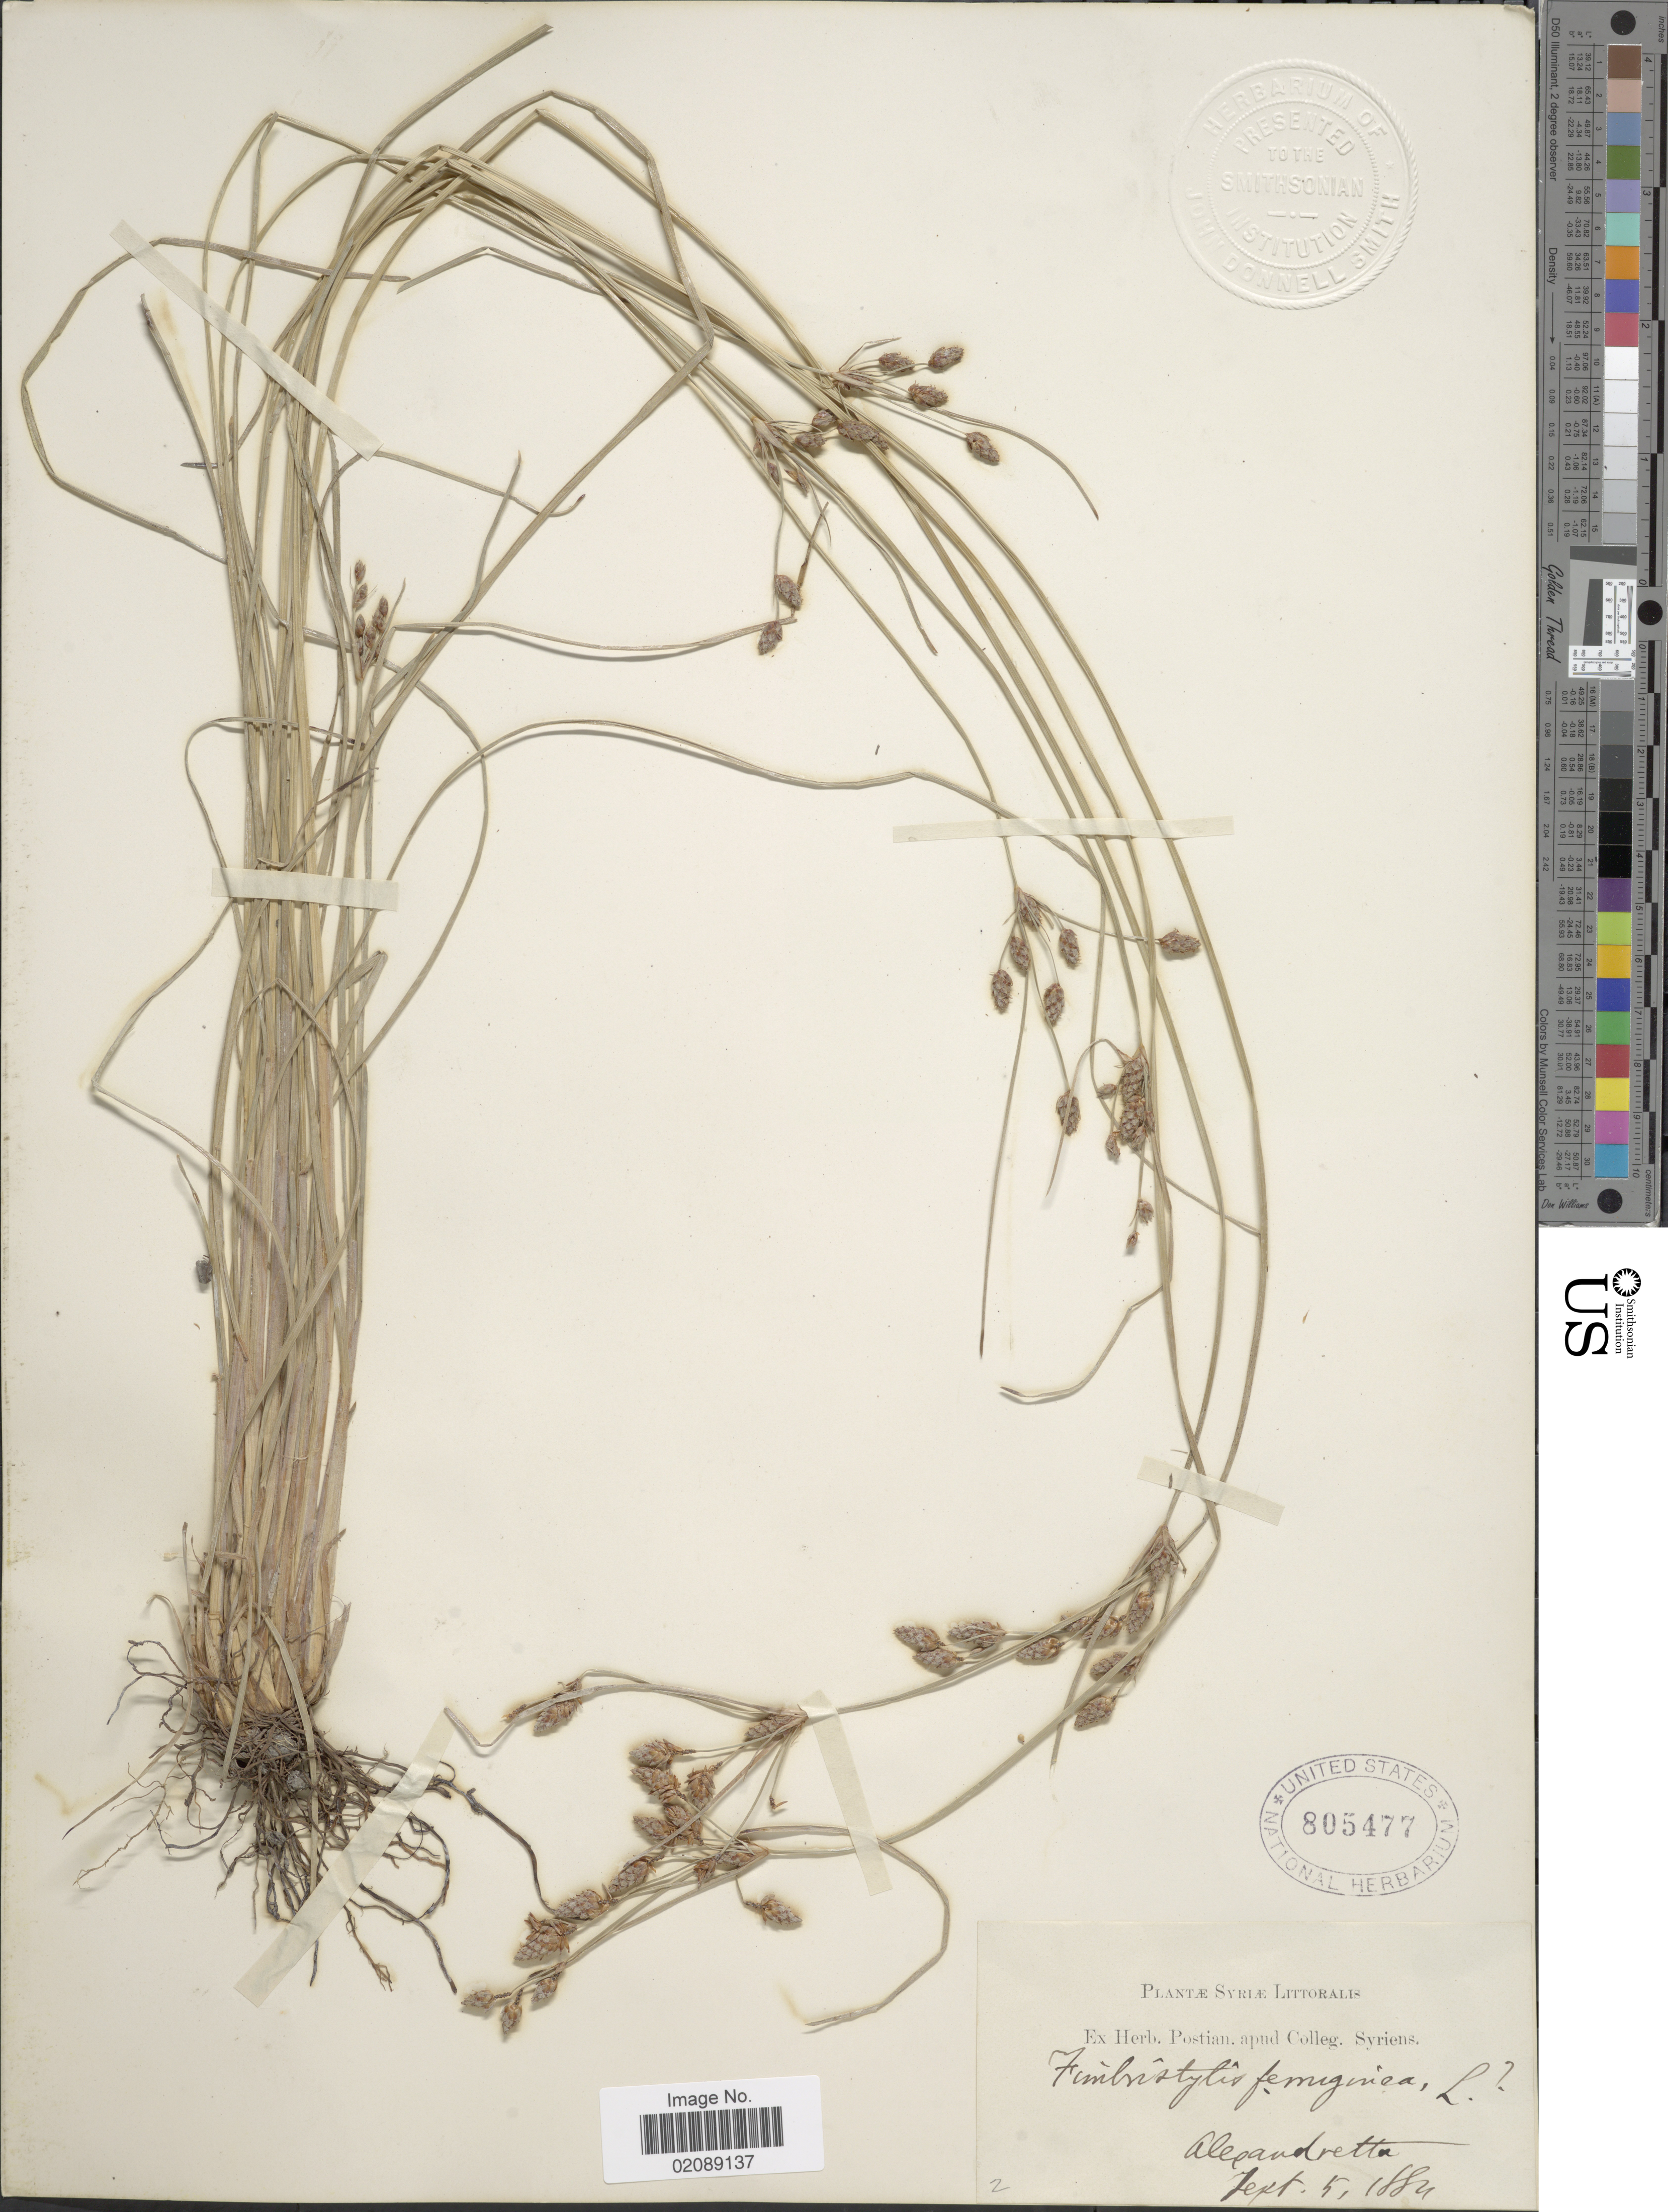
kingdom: Plantae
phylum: Tracheophyta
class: Liliopsida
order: Poales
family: Cyperaceae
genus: Fimbristylis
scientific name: Fimbristylis ferruginea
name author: (L.) Vahl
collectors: ex herb. Postian. apud Colleg. Syriens. Protest. USE "Fannie P. A. Shepard" (10308853) AS PRIMARY COLLECTOR INSTEAD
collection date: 1884-09-05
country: Syria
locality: Syriæ Littoralis, Alexandretta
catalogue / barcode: US 805477